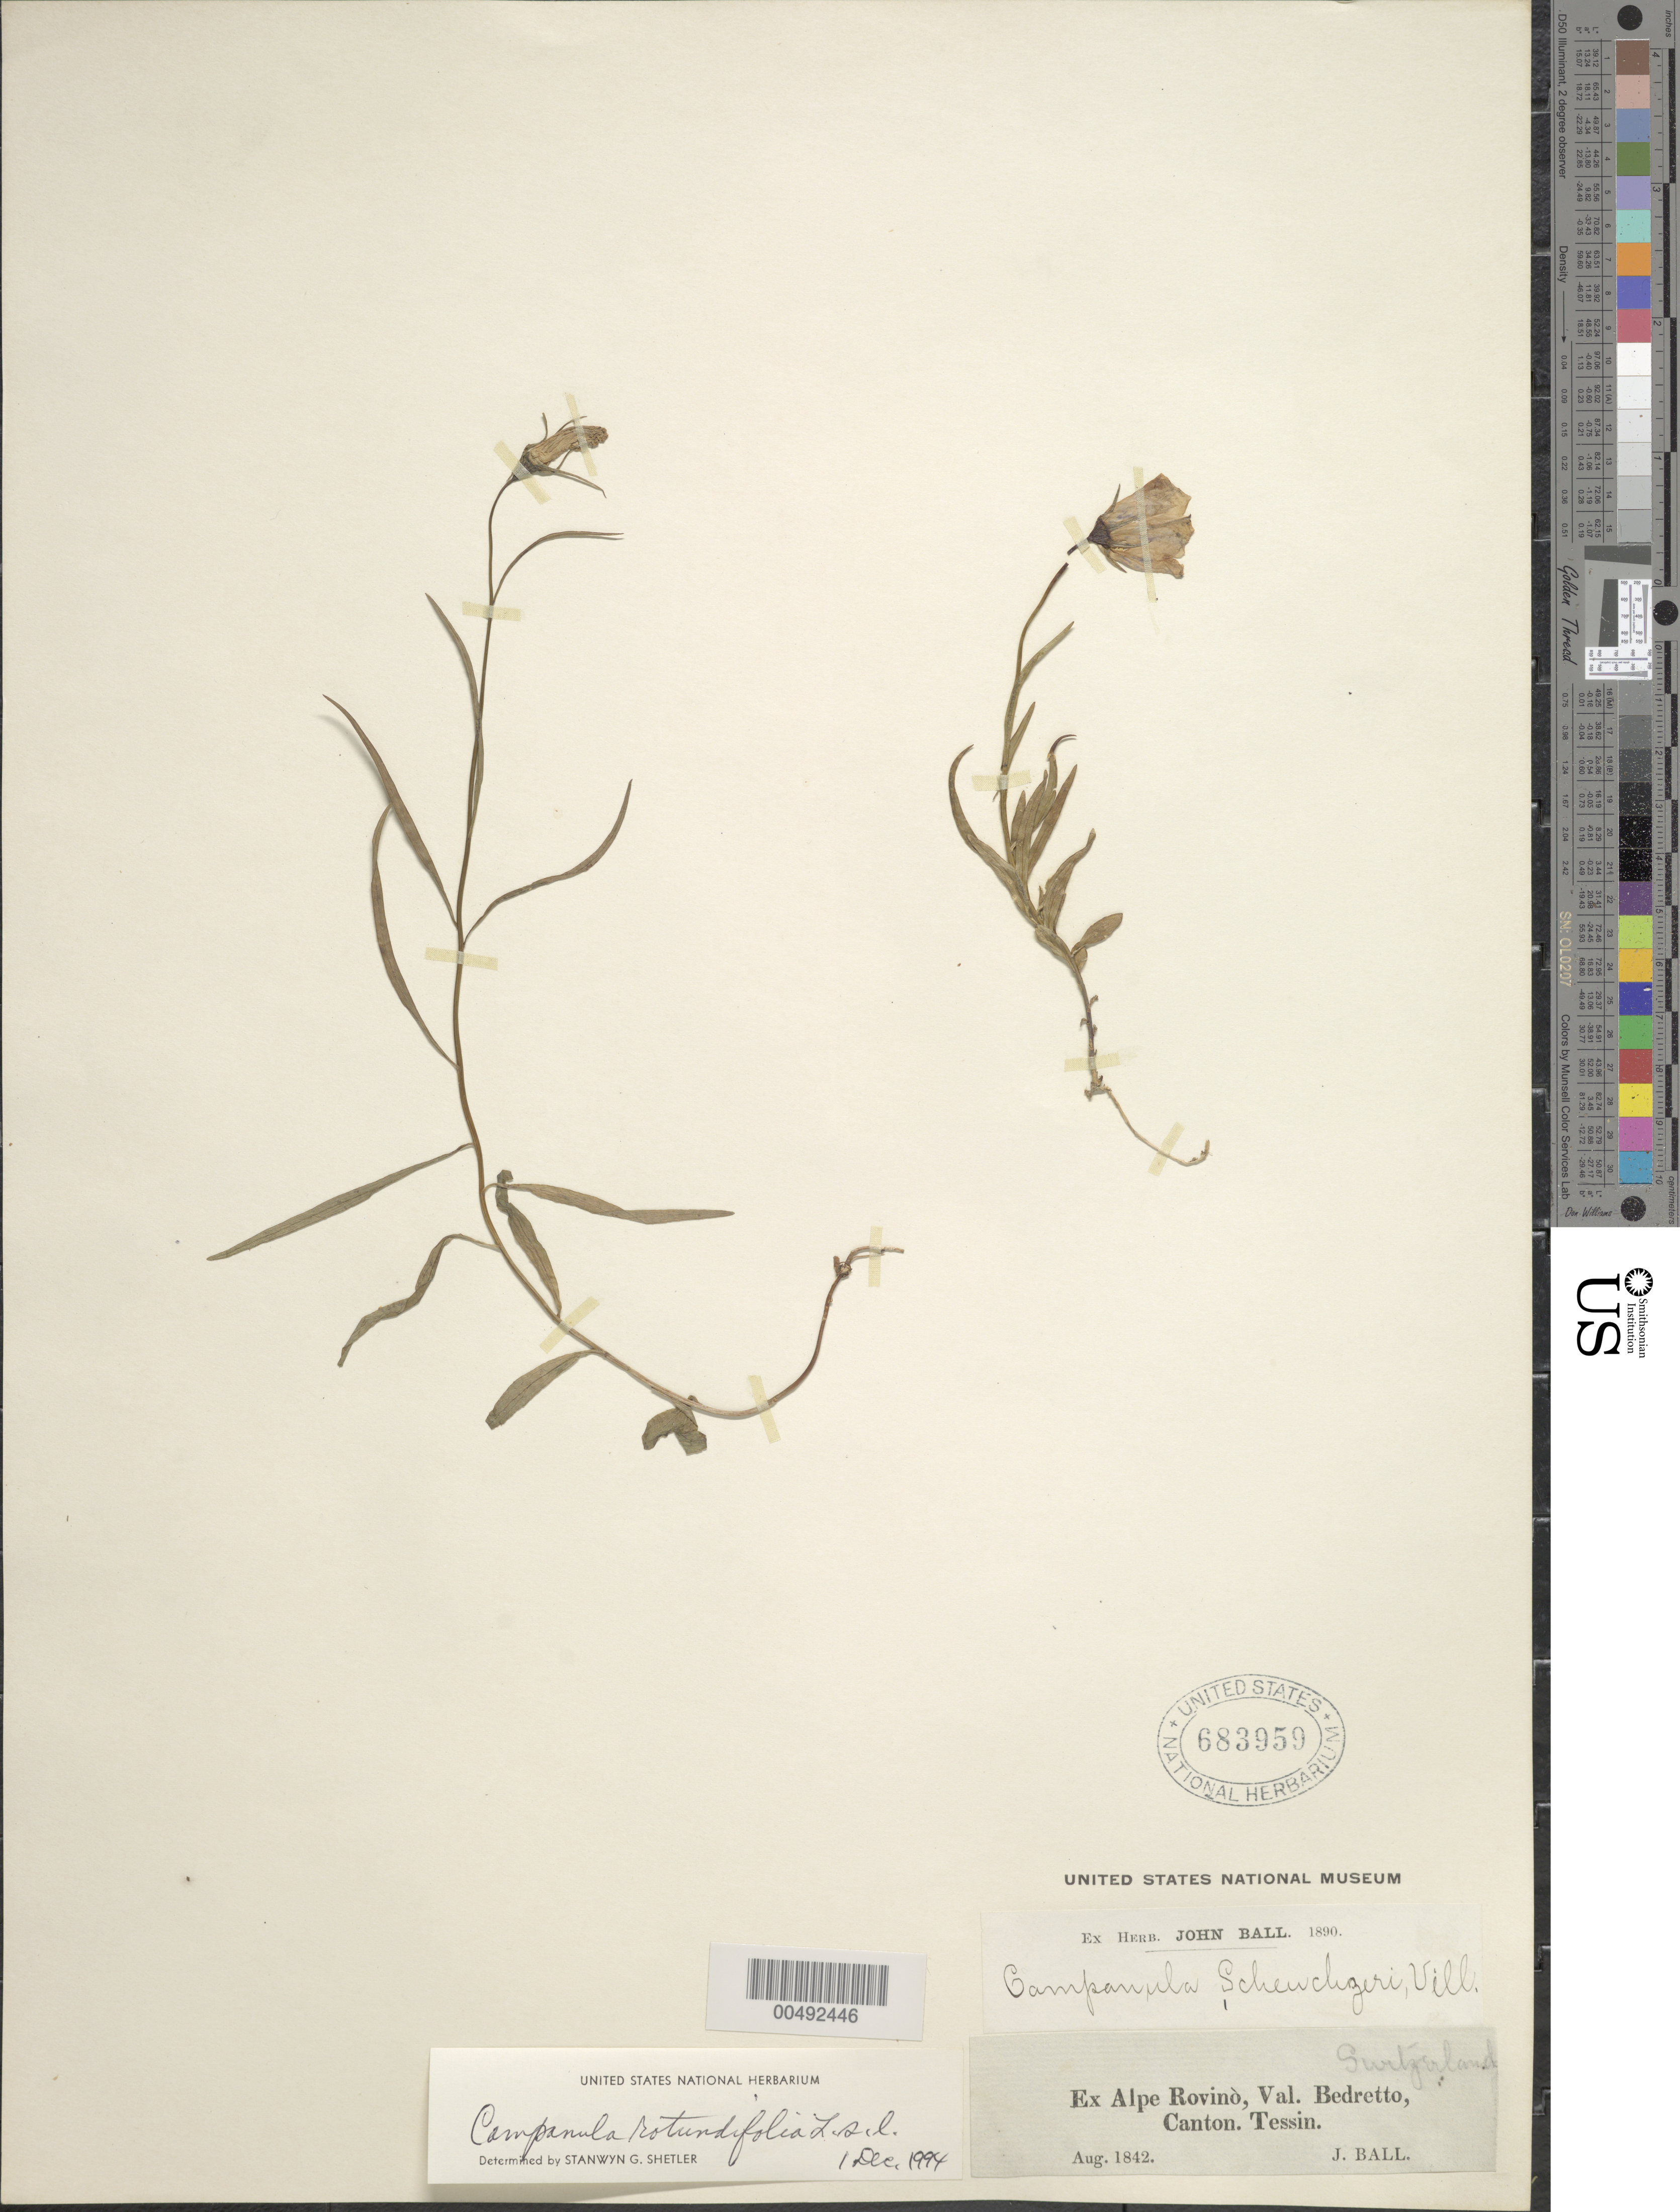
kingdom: Plantae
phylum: Tracheophyta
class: Magnoliopsida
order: Asterales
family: Campanulaceae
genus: Campanula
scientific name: Campanula rotundifolia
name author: L.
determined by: Shetler, Stanwyn G., (US), NMNH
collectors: J. Ball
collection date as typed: Aug 1842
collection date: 1842-08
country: Switzerland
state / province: Ticino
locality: Alpe Rovinò, Val. Bedretto. [Tessin Canton = Ticino Canton]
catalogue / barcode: US 683959